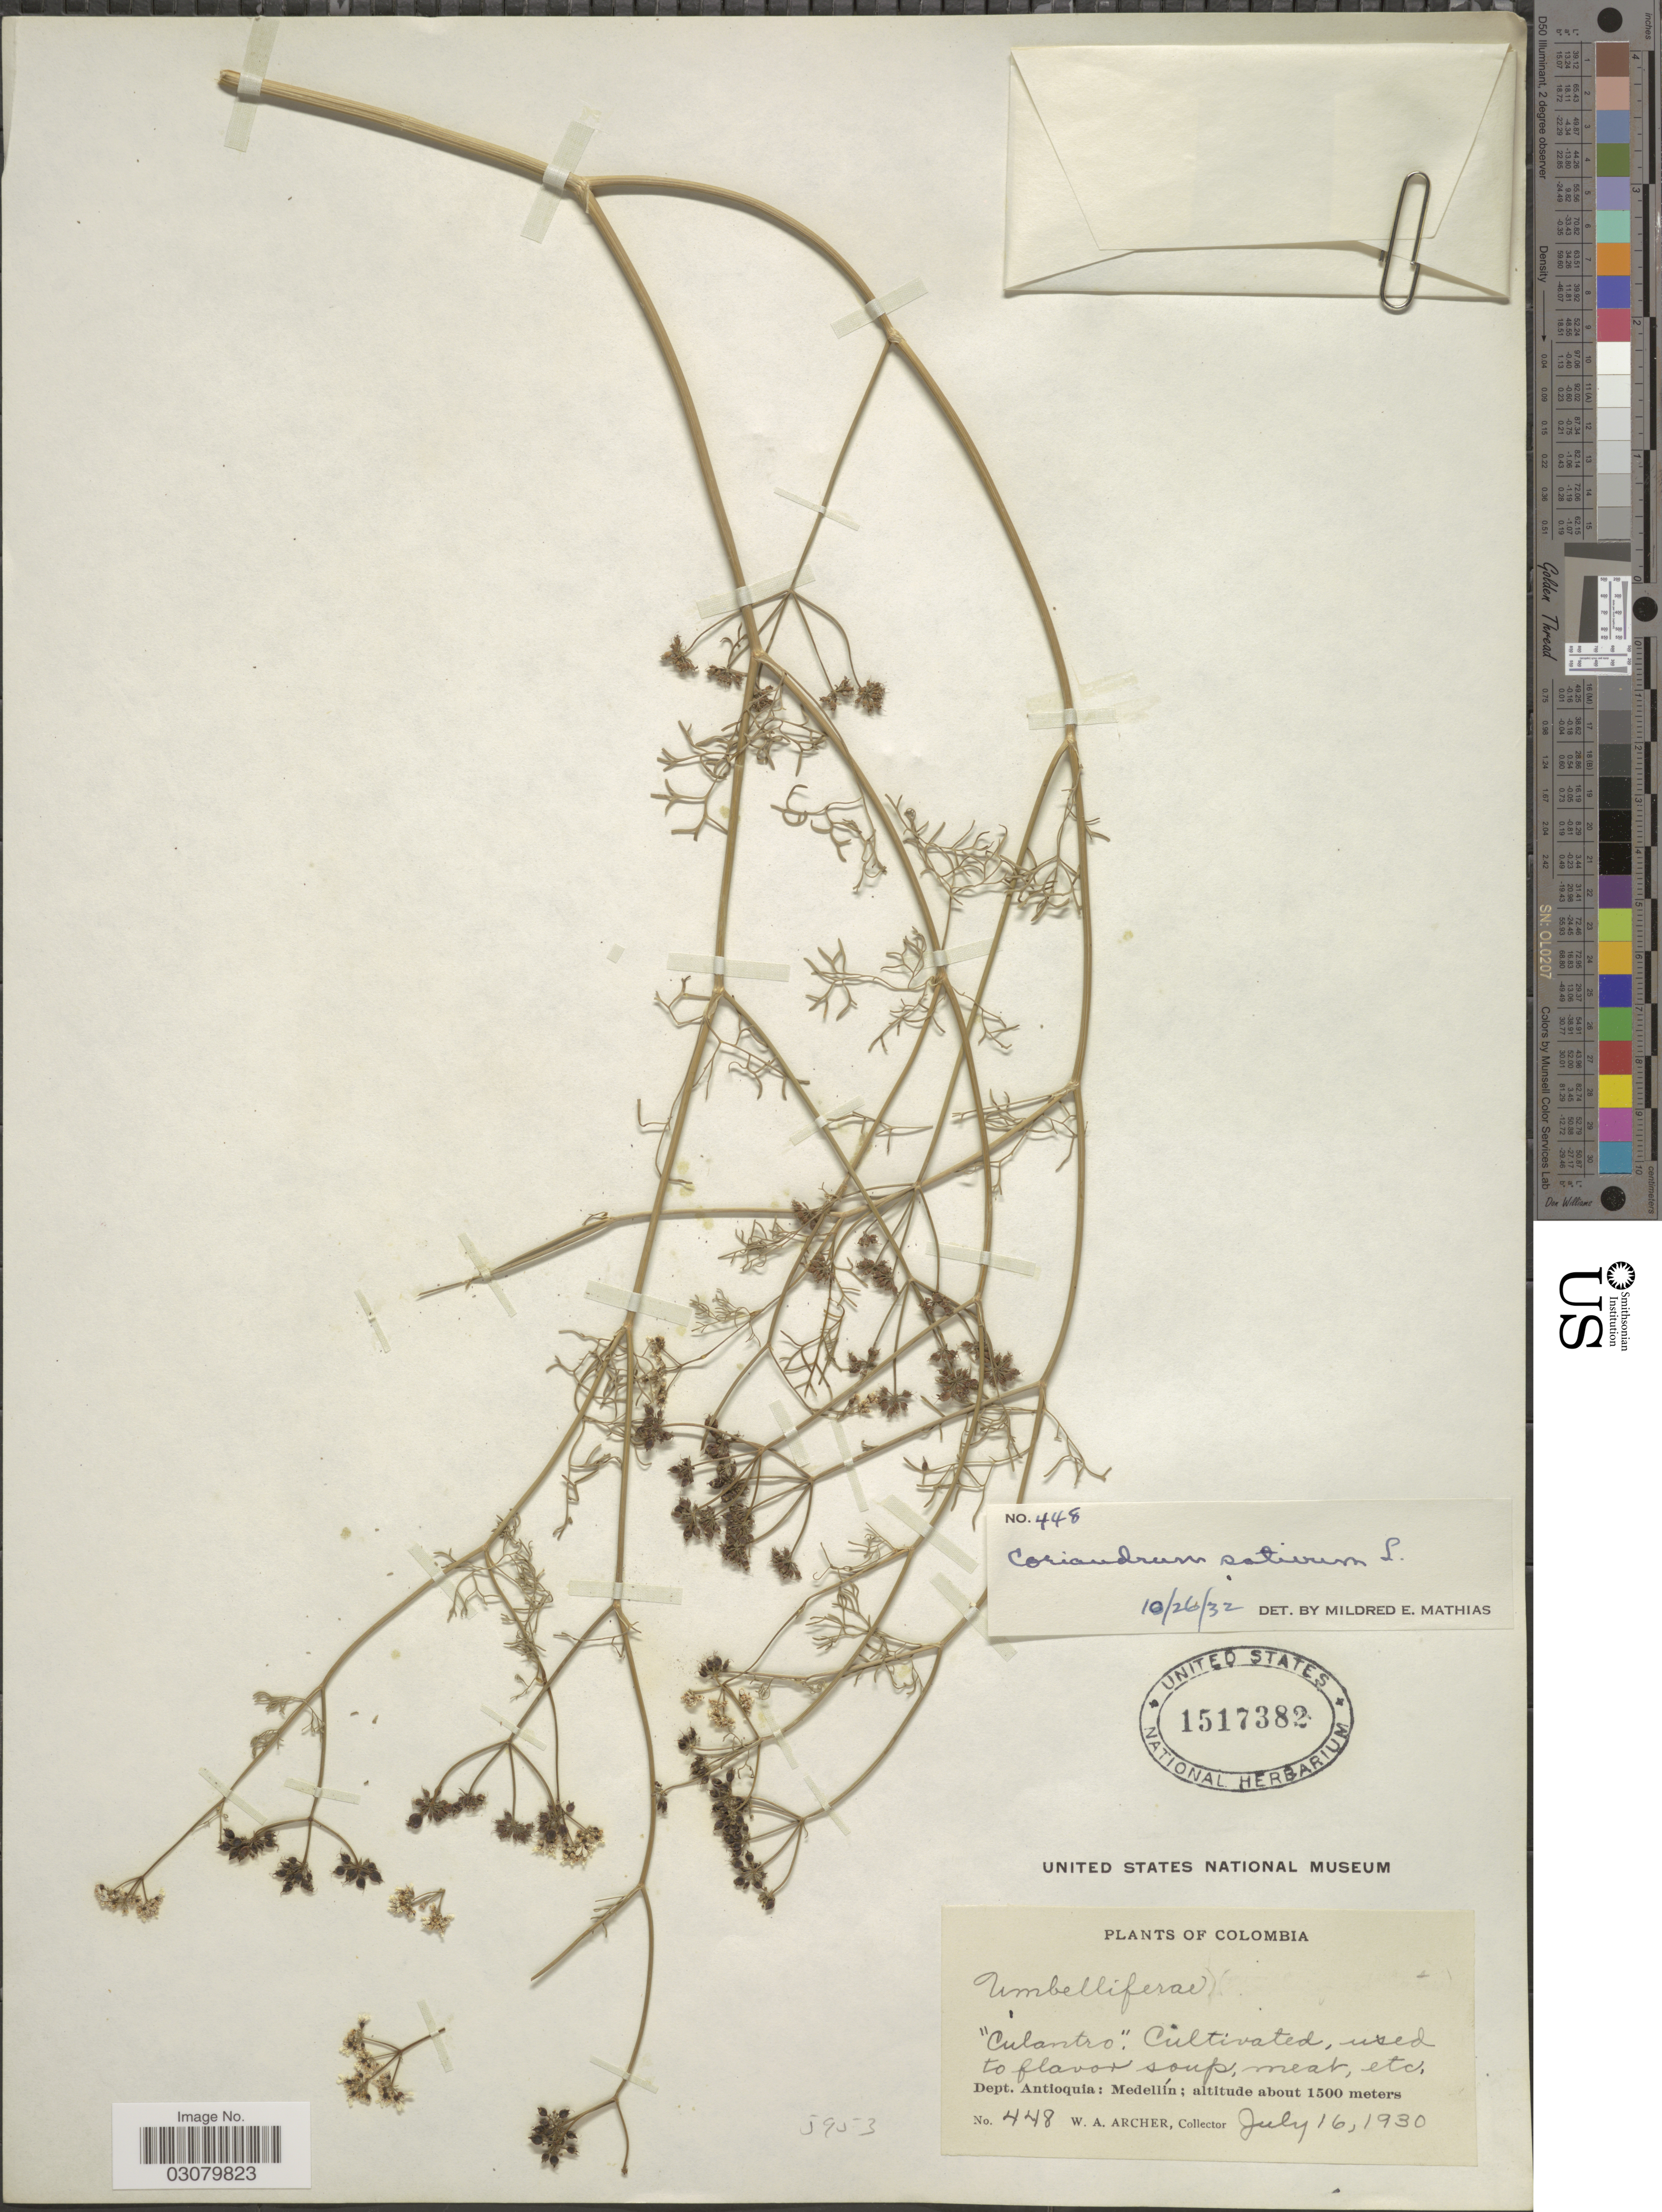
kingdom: Plantae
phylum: Tracheophyta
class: Magnoliopsida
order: Apiales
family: Apiaceae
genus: Coriandrum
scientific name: Coriandrum sativum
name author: L.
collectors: W. Archer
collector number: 448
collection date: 1930-07-16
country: Colombia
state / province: Antioquia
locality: Dept. Antioquia: Medellín.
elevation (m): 1500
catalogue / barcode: US 1517382